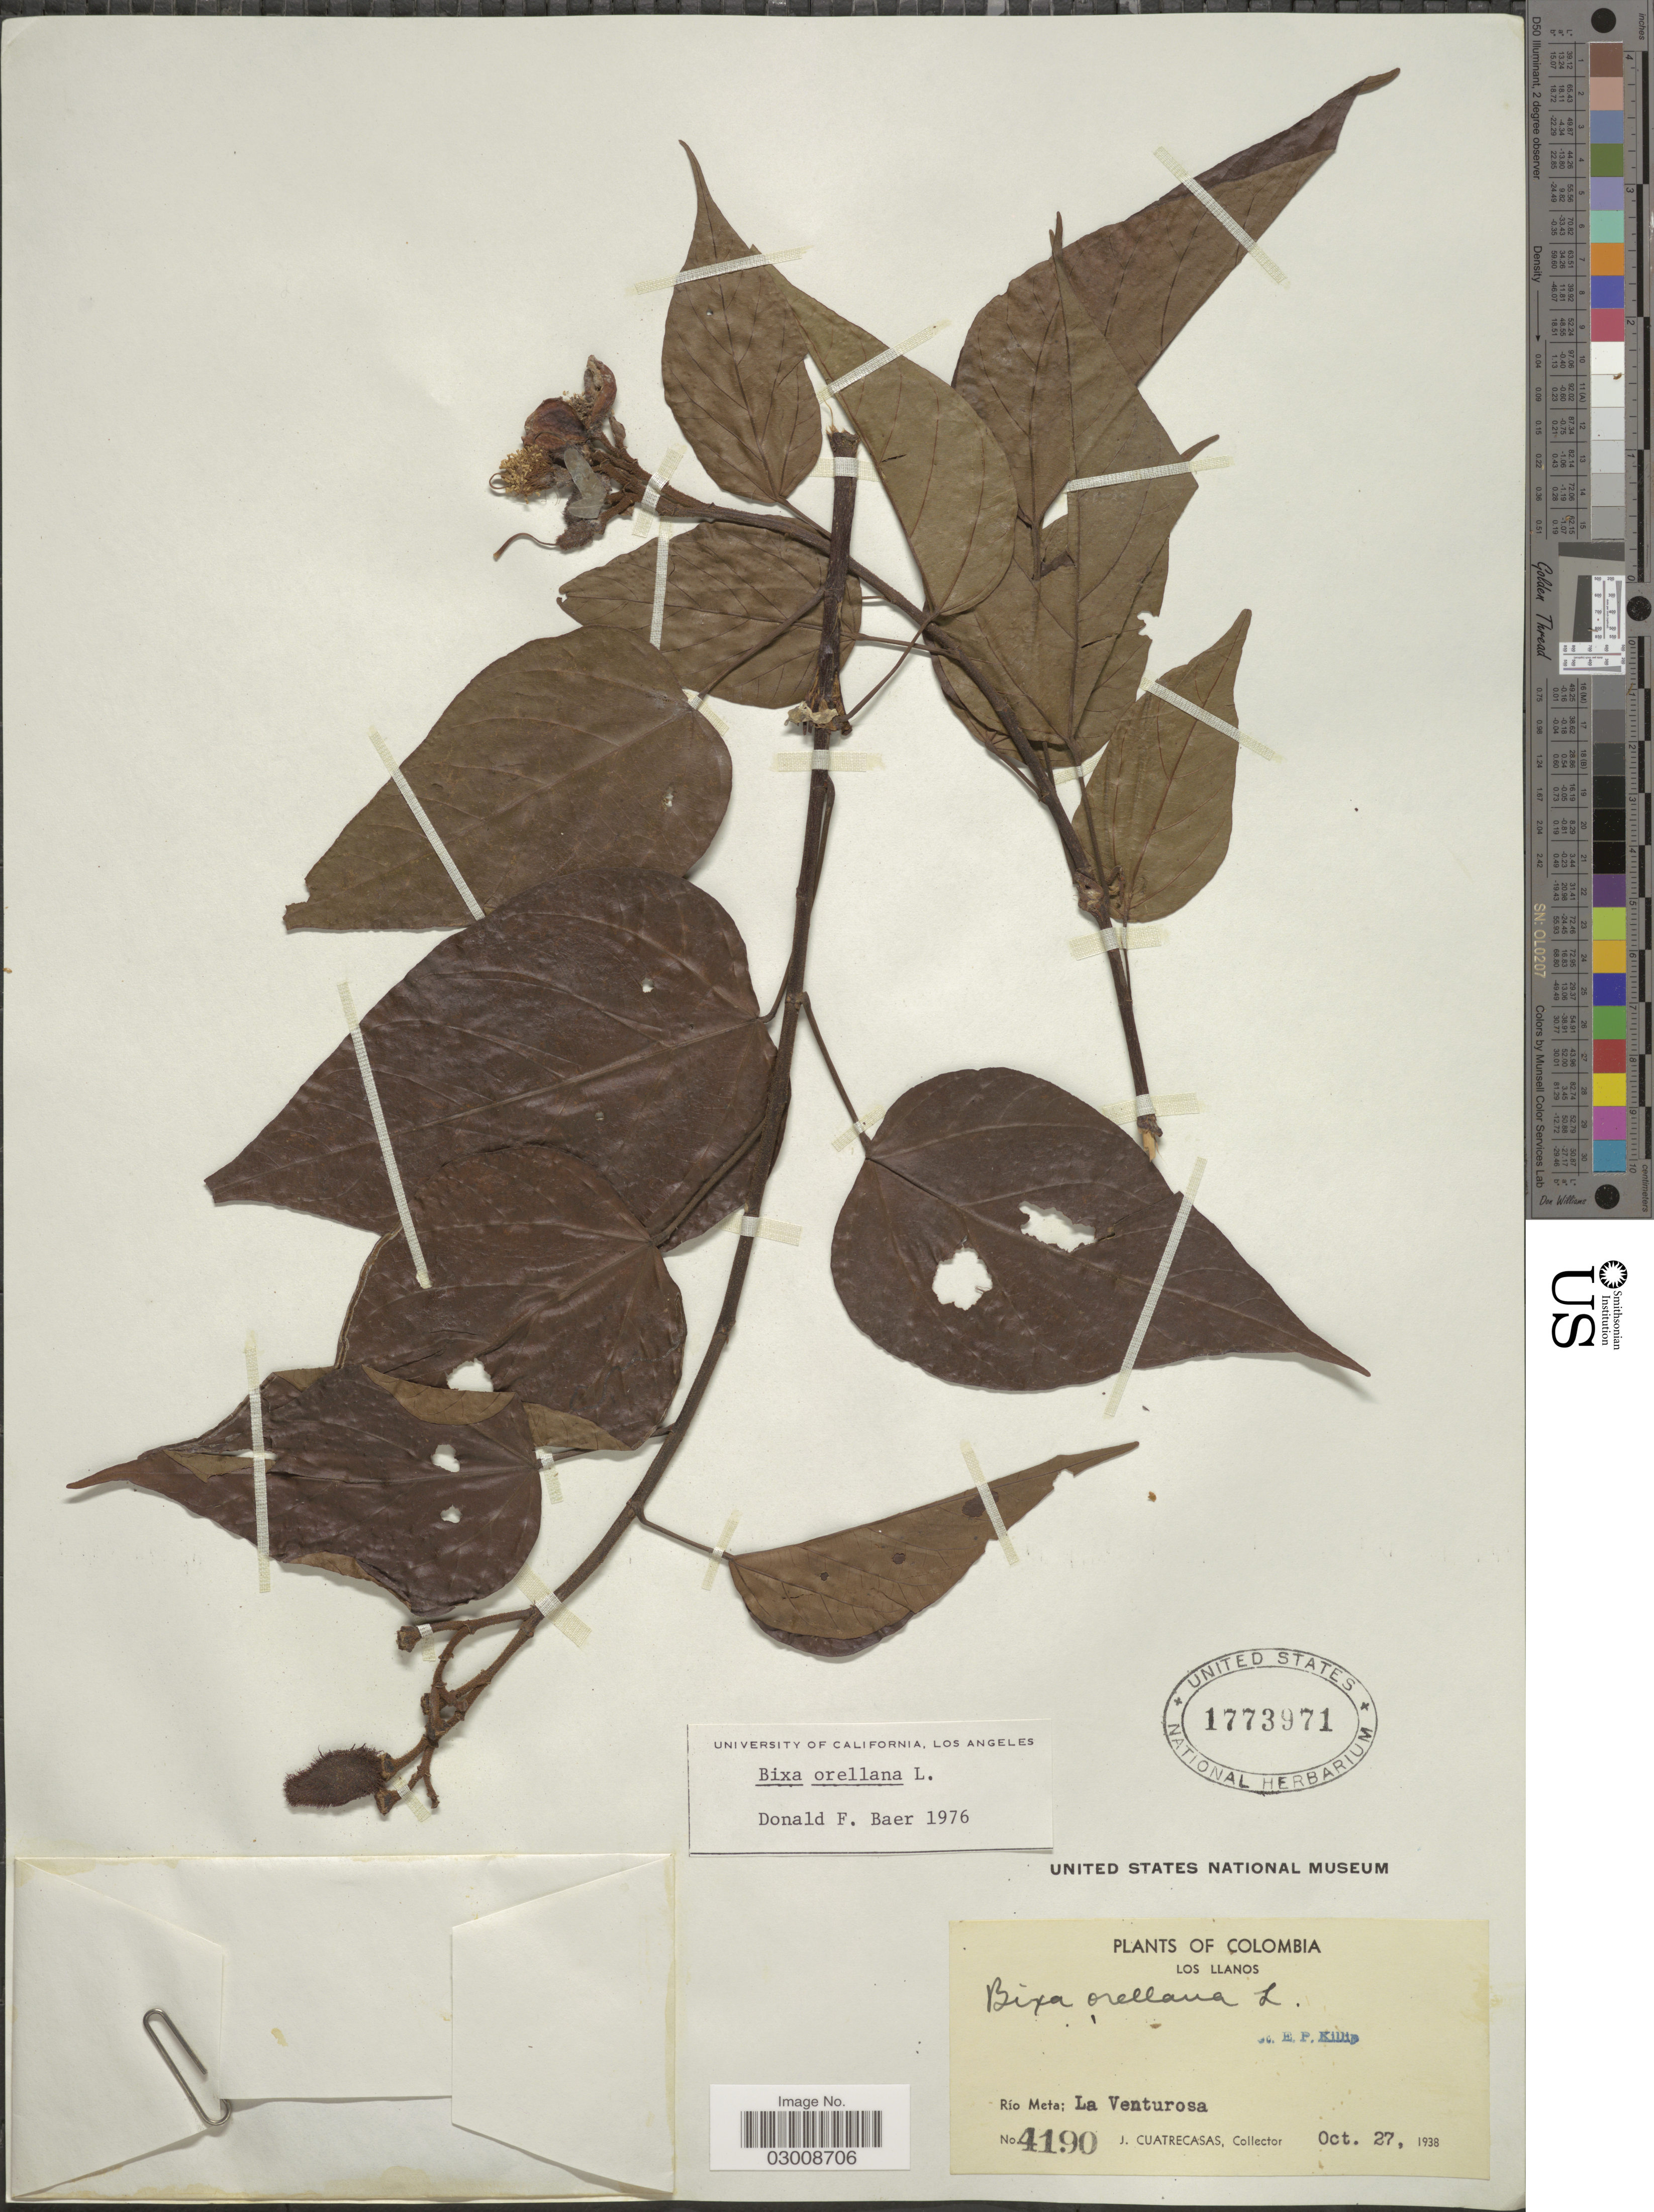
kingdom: Plantae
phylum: Tracheophyta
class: Magnoliopsida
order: Malvales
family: Bixaceae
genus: Bixa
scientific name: Bixa orellana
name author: L.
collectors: J. Cuatrecasas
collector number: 4190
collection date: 1938-10-27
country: Colombia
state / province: Meta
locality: Los Llanos, Río Meta; La Venturosa.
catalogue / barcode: US 1773971